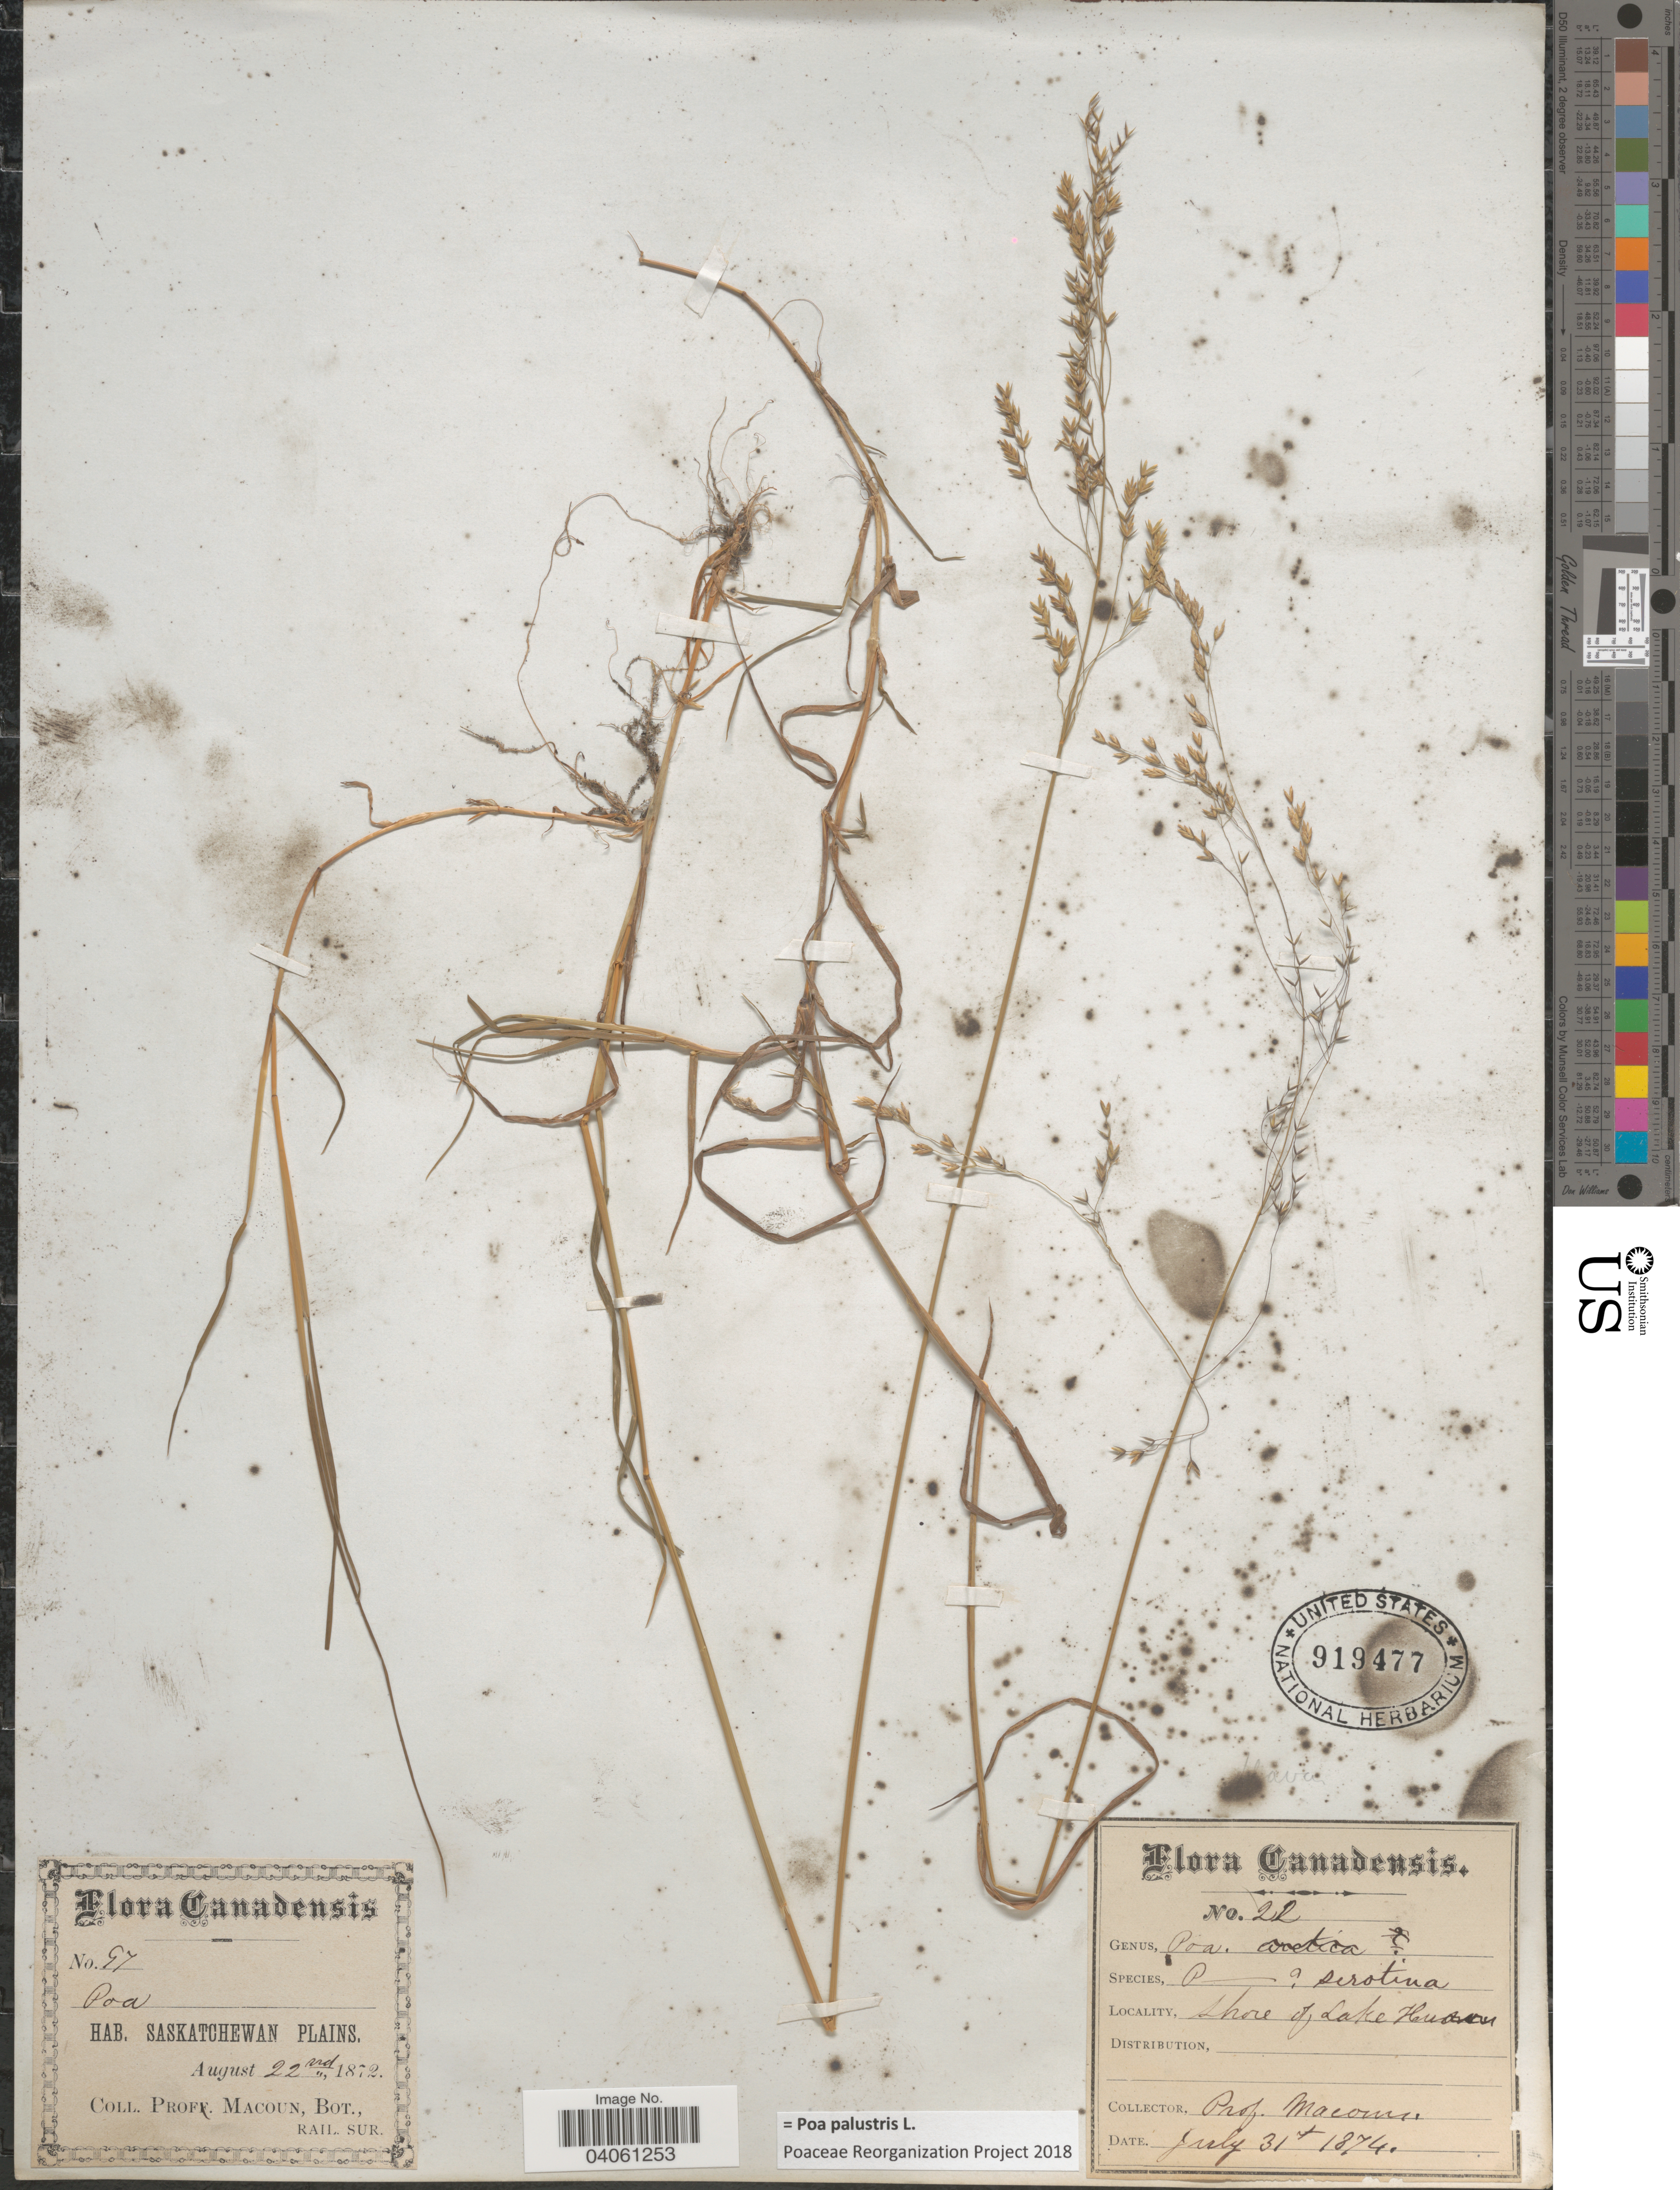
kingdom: Plantae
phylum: Tracheophyta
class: Liliopsida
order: Poales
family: Poaceae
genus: Poa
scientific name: Poa palustris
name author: L.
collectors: Prof. Macoun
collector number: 97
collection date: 1872-08-22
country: Canada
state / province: Saskatchewan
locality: Saskatchewan Plains.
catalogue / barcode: US 919477